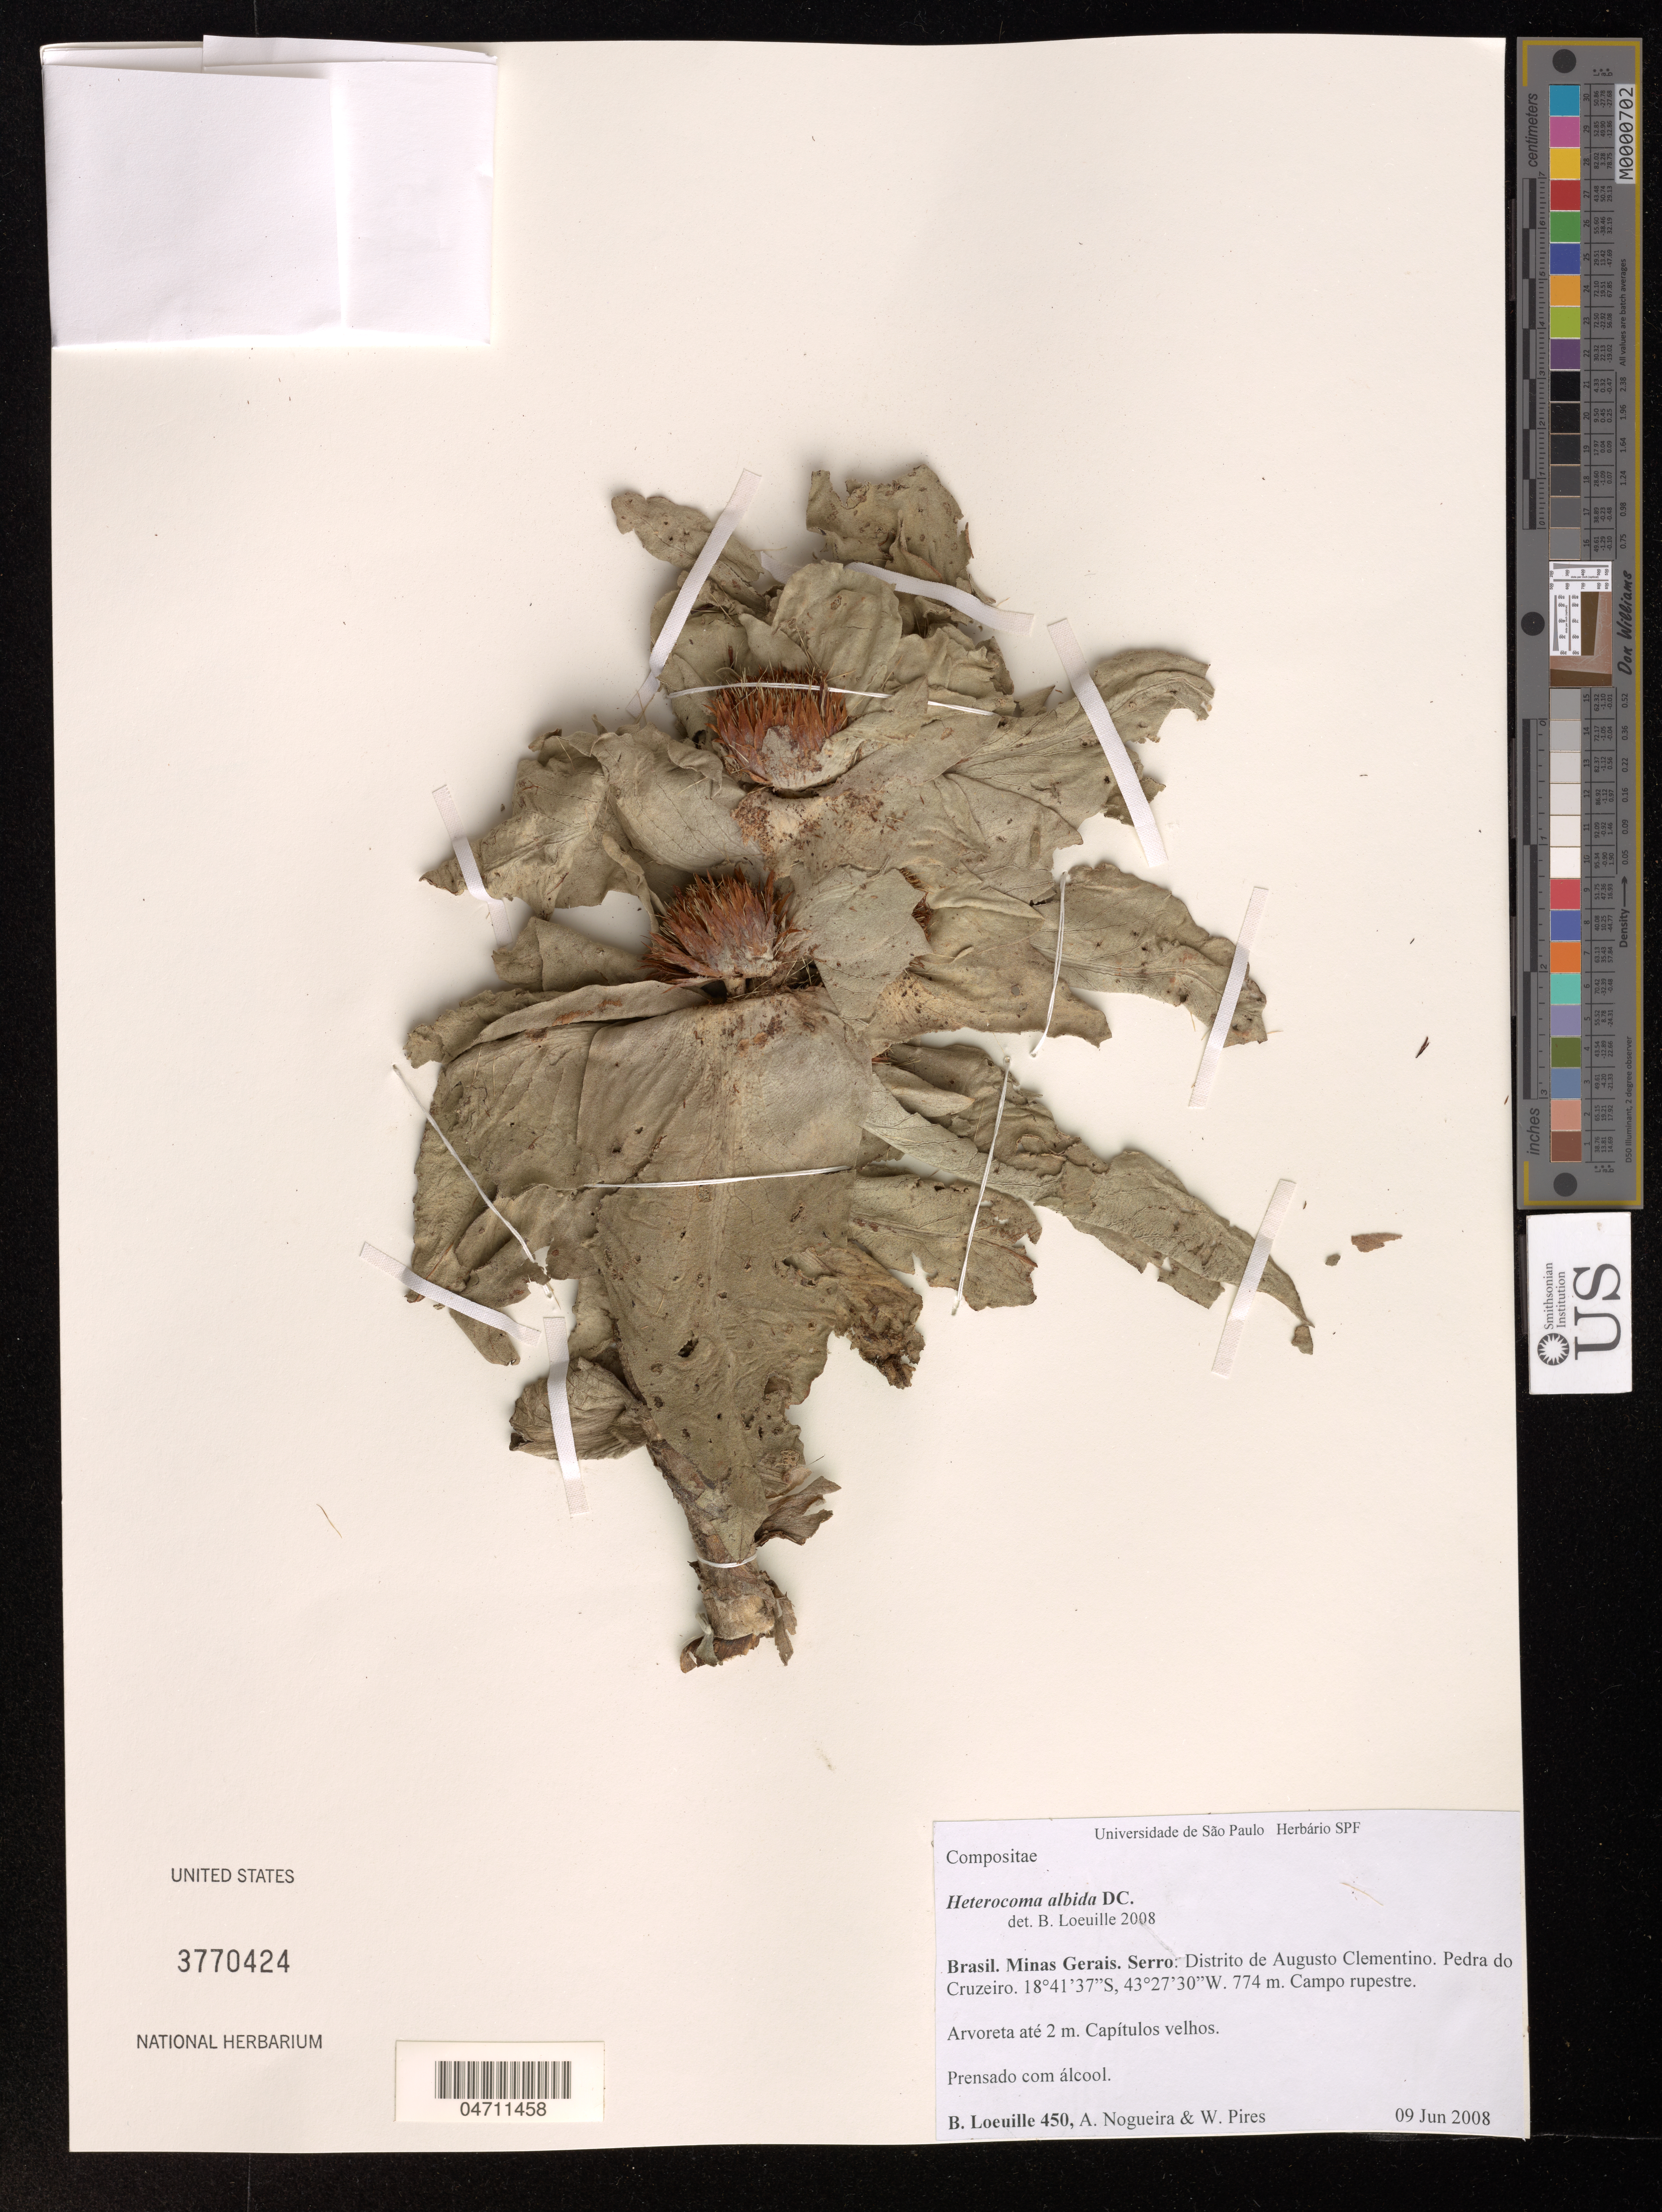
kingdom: Plantae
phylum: Tracheophyta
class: Magnoliopsida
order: Asterales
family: Asteraceae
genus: Heterocoma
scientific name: Heterocoma albida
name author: DC.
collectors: B. Loeuille & A. Nogueira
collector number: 450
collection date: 2008-06-09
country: Brazil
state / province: São Paulo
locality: Minas Gerais, Serro: Distrito de Augusto Clementino, Pedra do Cruzeiro.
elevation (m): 774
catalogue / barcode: US 3770424